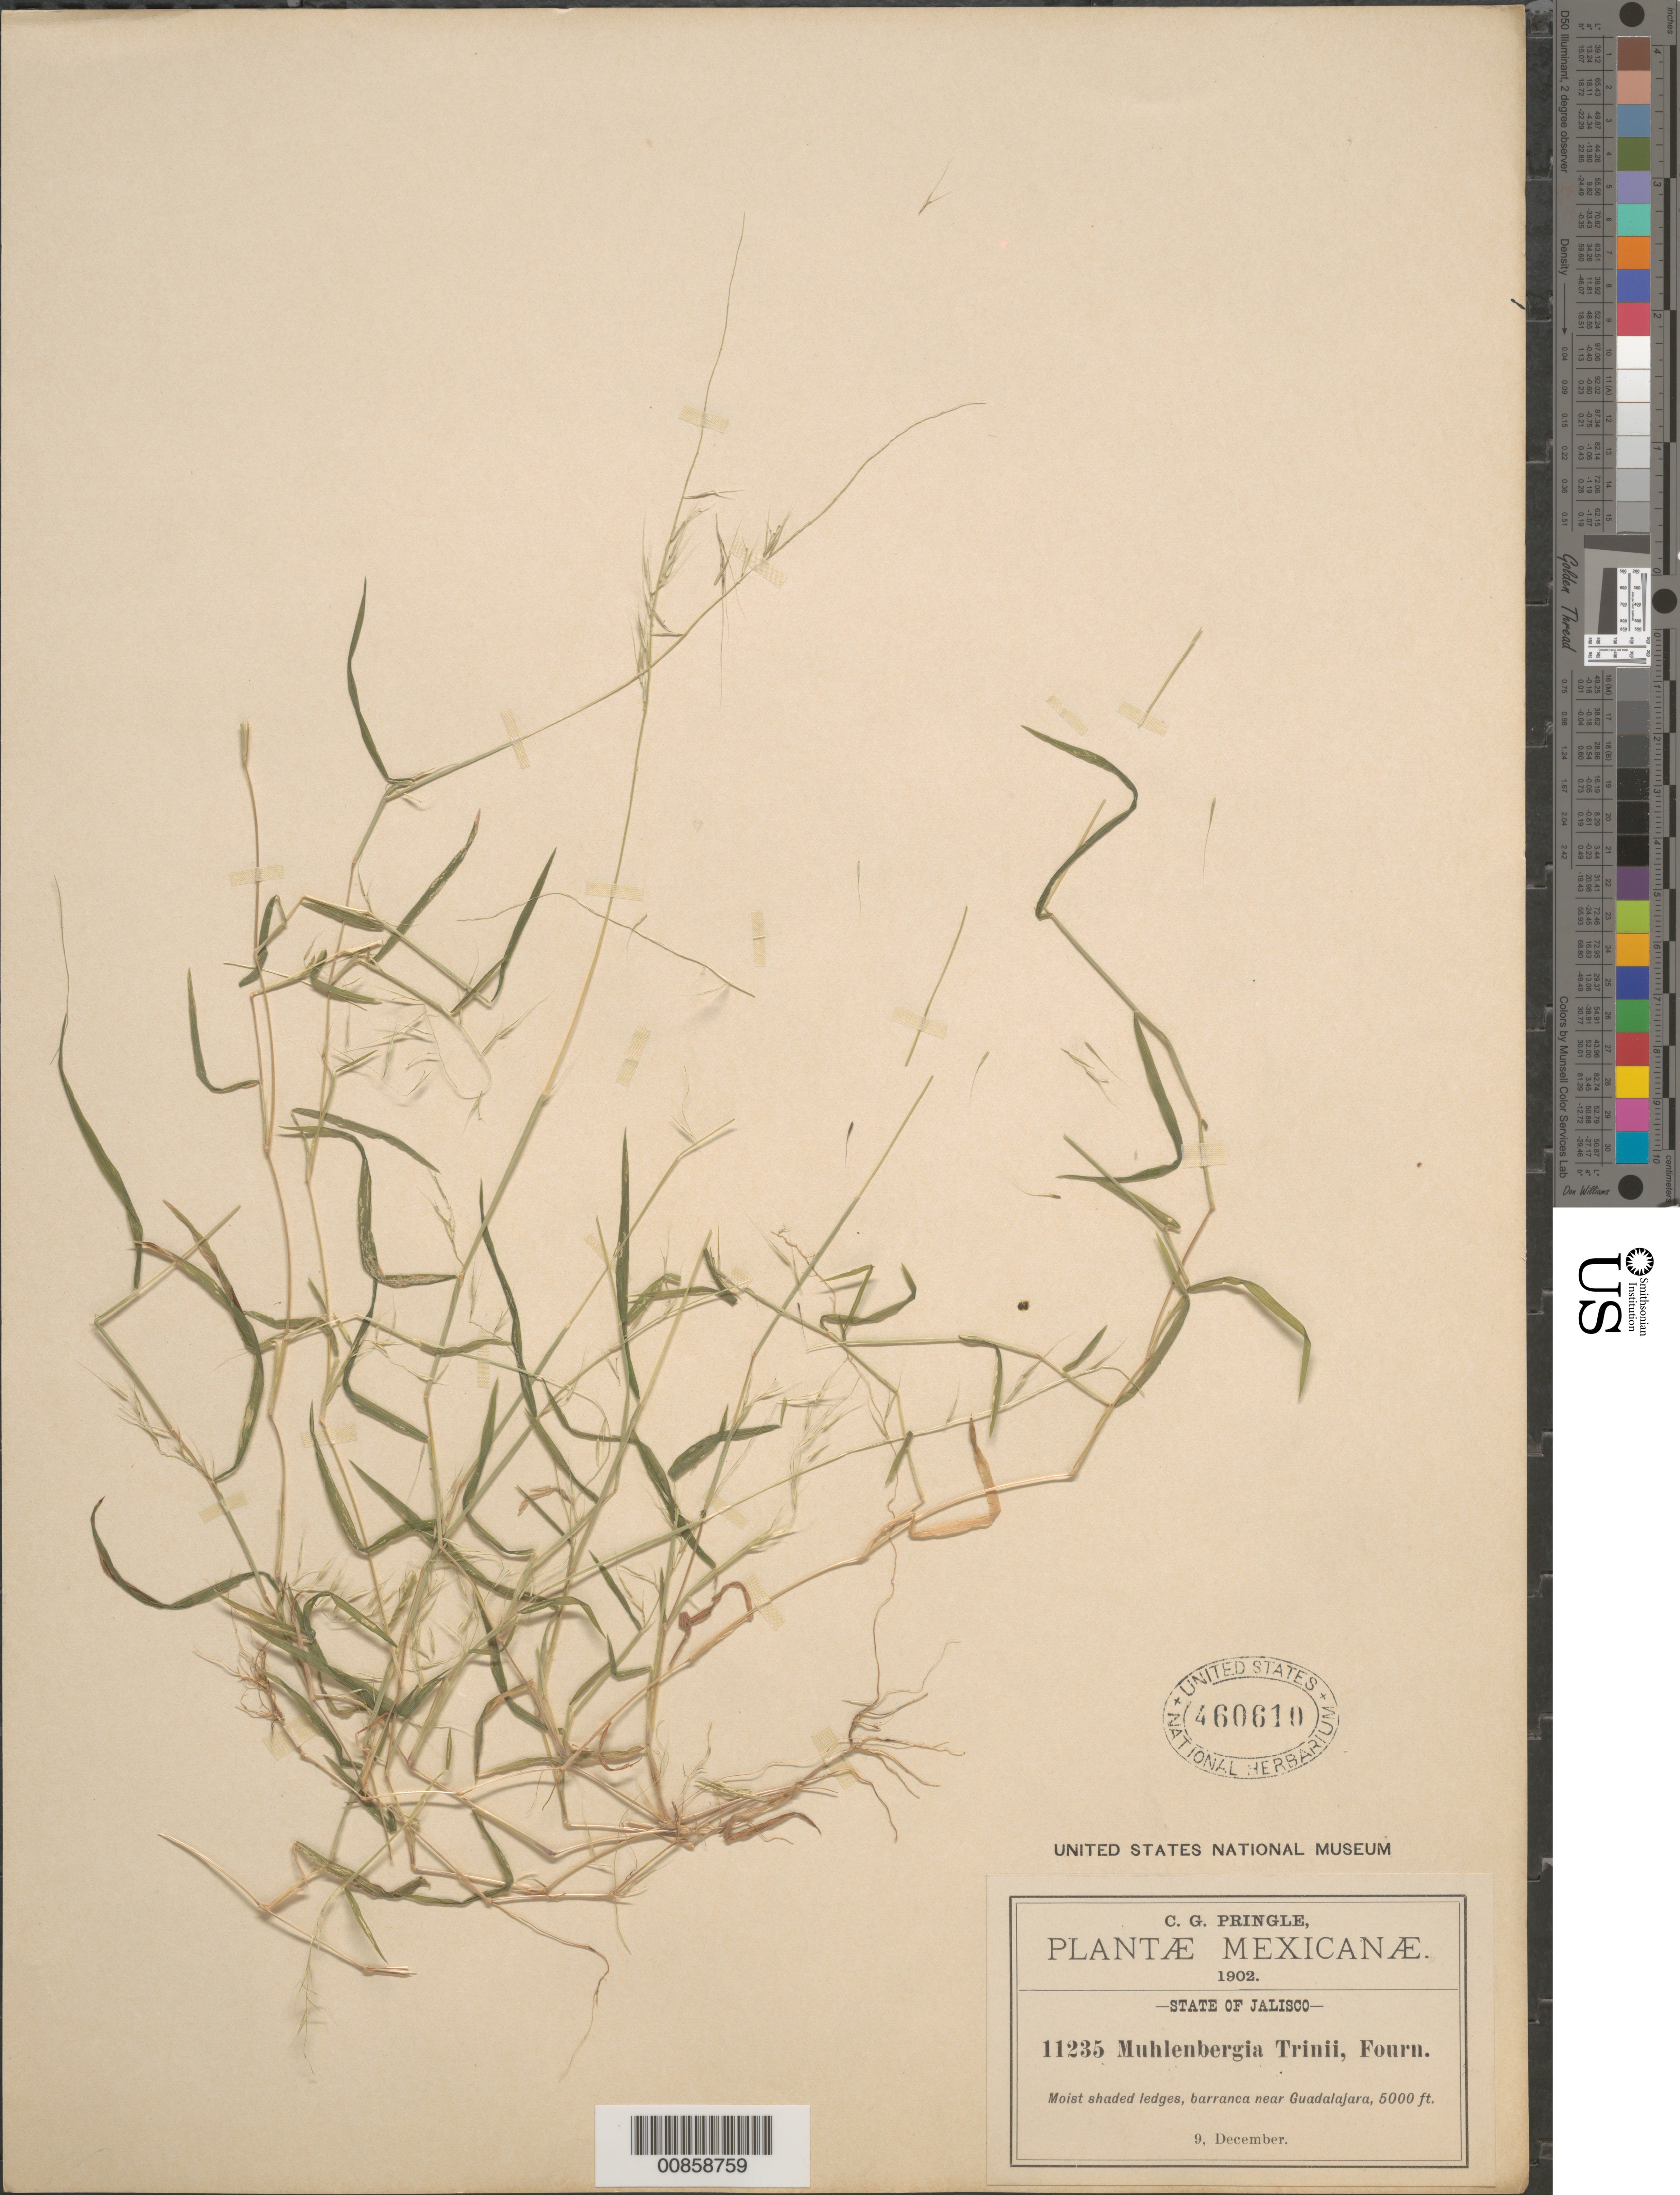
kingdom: Plantae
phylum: Tracheophyta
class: Liliopsida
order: Poales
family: Poaceae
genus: Muhlenbergia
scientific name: Muhlenbergia diversiglumis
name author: Trin.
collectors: C. G. Pringle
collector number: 11235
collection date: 1902-12-09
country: Mexico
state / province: Jalisco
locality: Moist shaded ledges, barranca near Guadalajara.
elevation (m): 1524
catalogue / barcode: US 460610